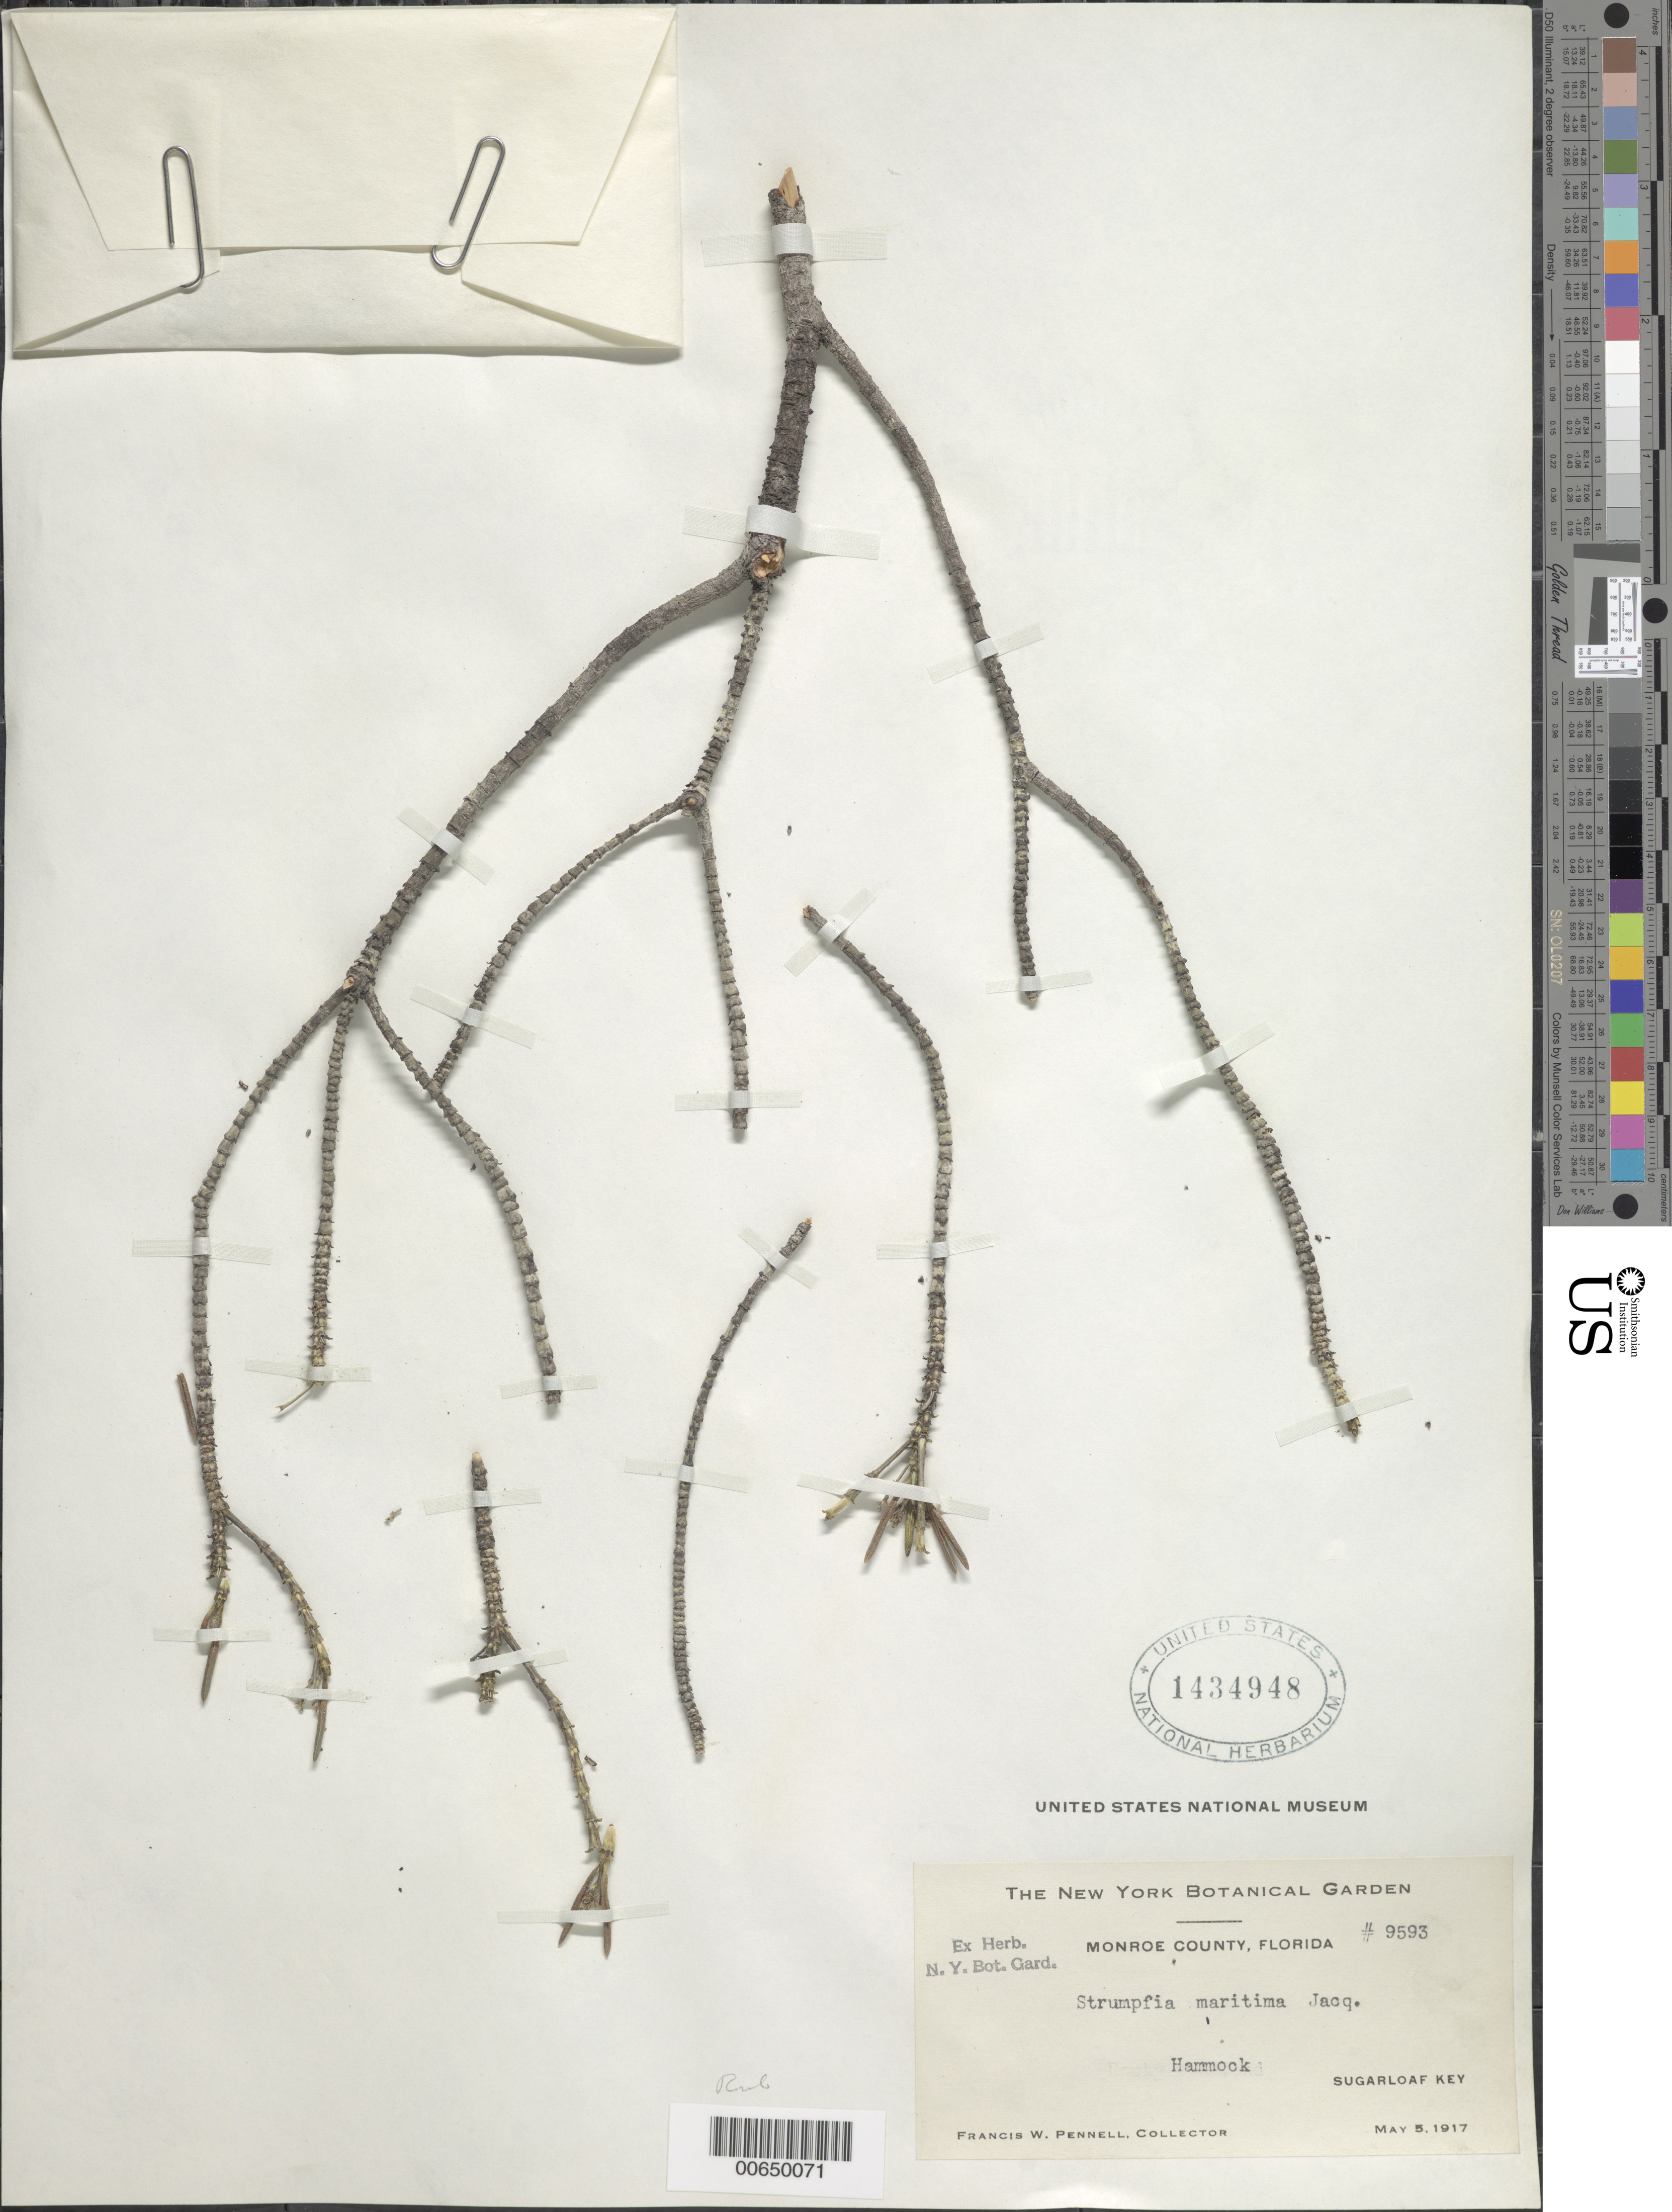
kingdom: Plantae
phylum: Tracheophyta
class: Magnoliopsida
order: Gentianales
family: Rubiaceae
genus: Strumpfia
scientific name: Strumpfia maritima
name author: Jacq.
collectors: F. W. Pennell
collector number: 9593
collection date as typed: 15 May 1917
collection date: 1917-05-15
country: United States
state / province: Florida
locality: Hammock. Sugarloaf Key.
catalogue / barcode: US 14349